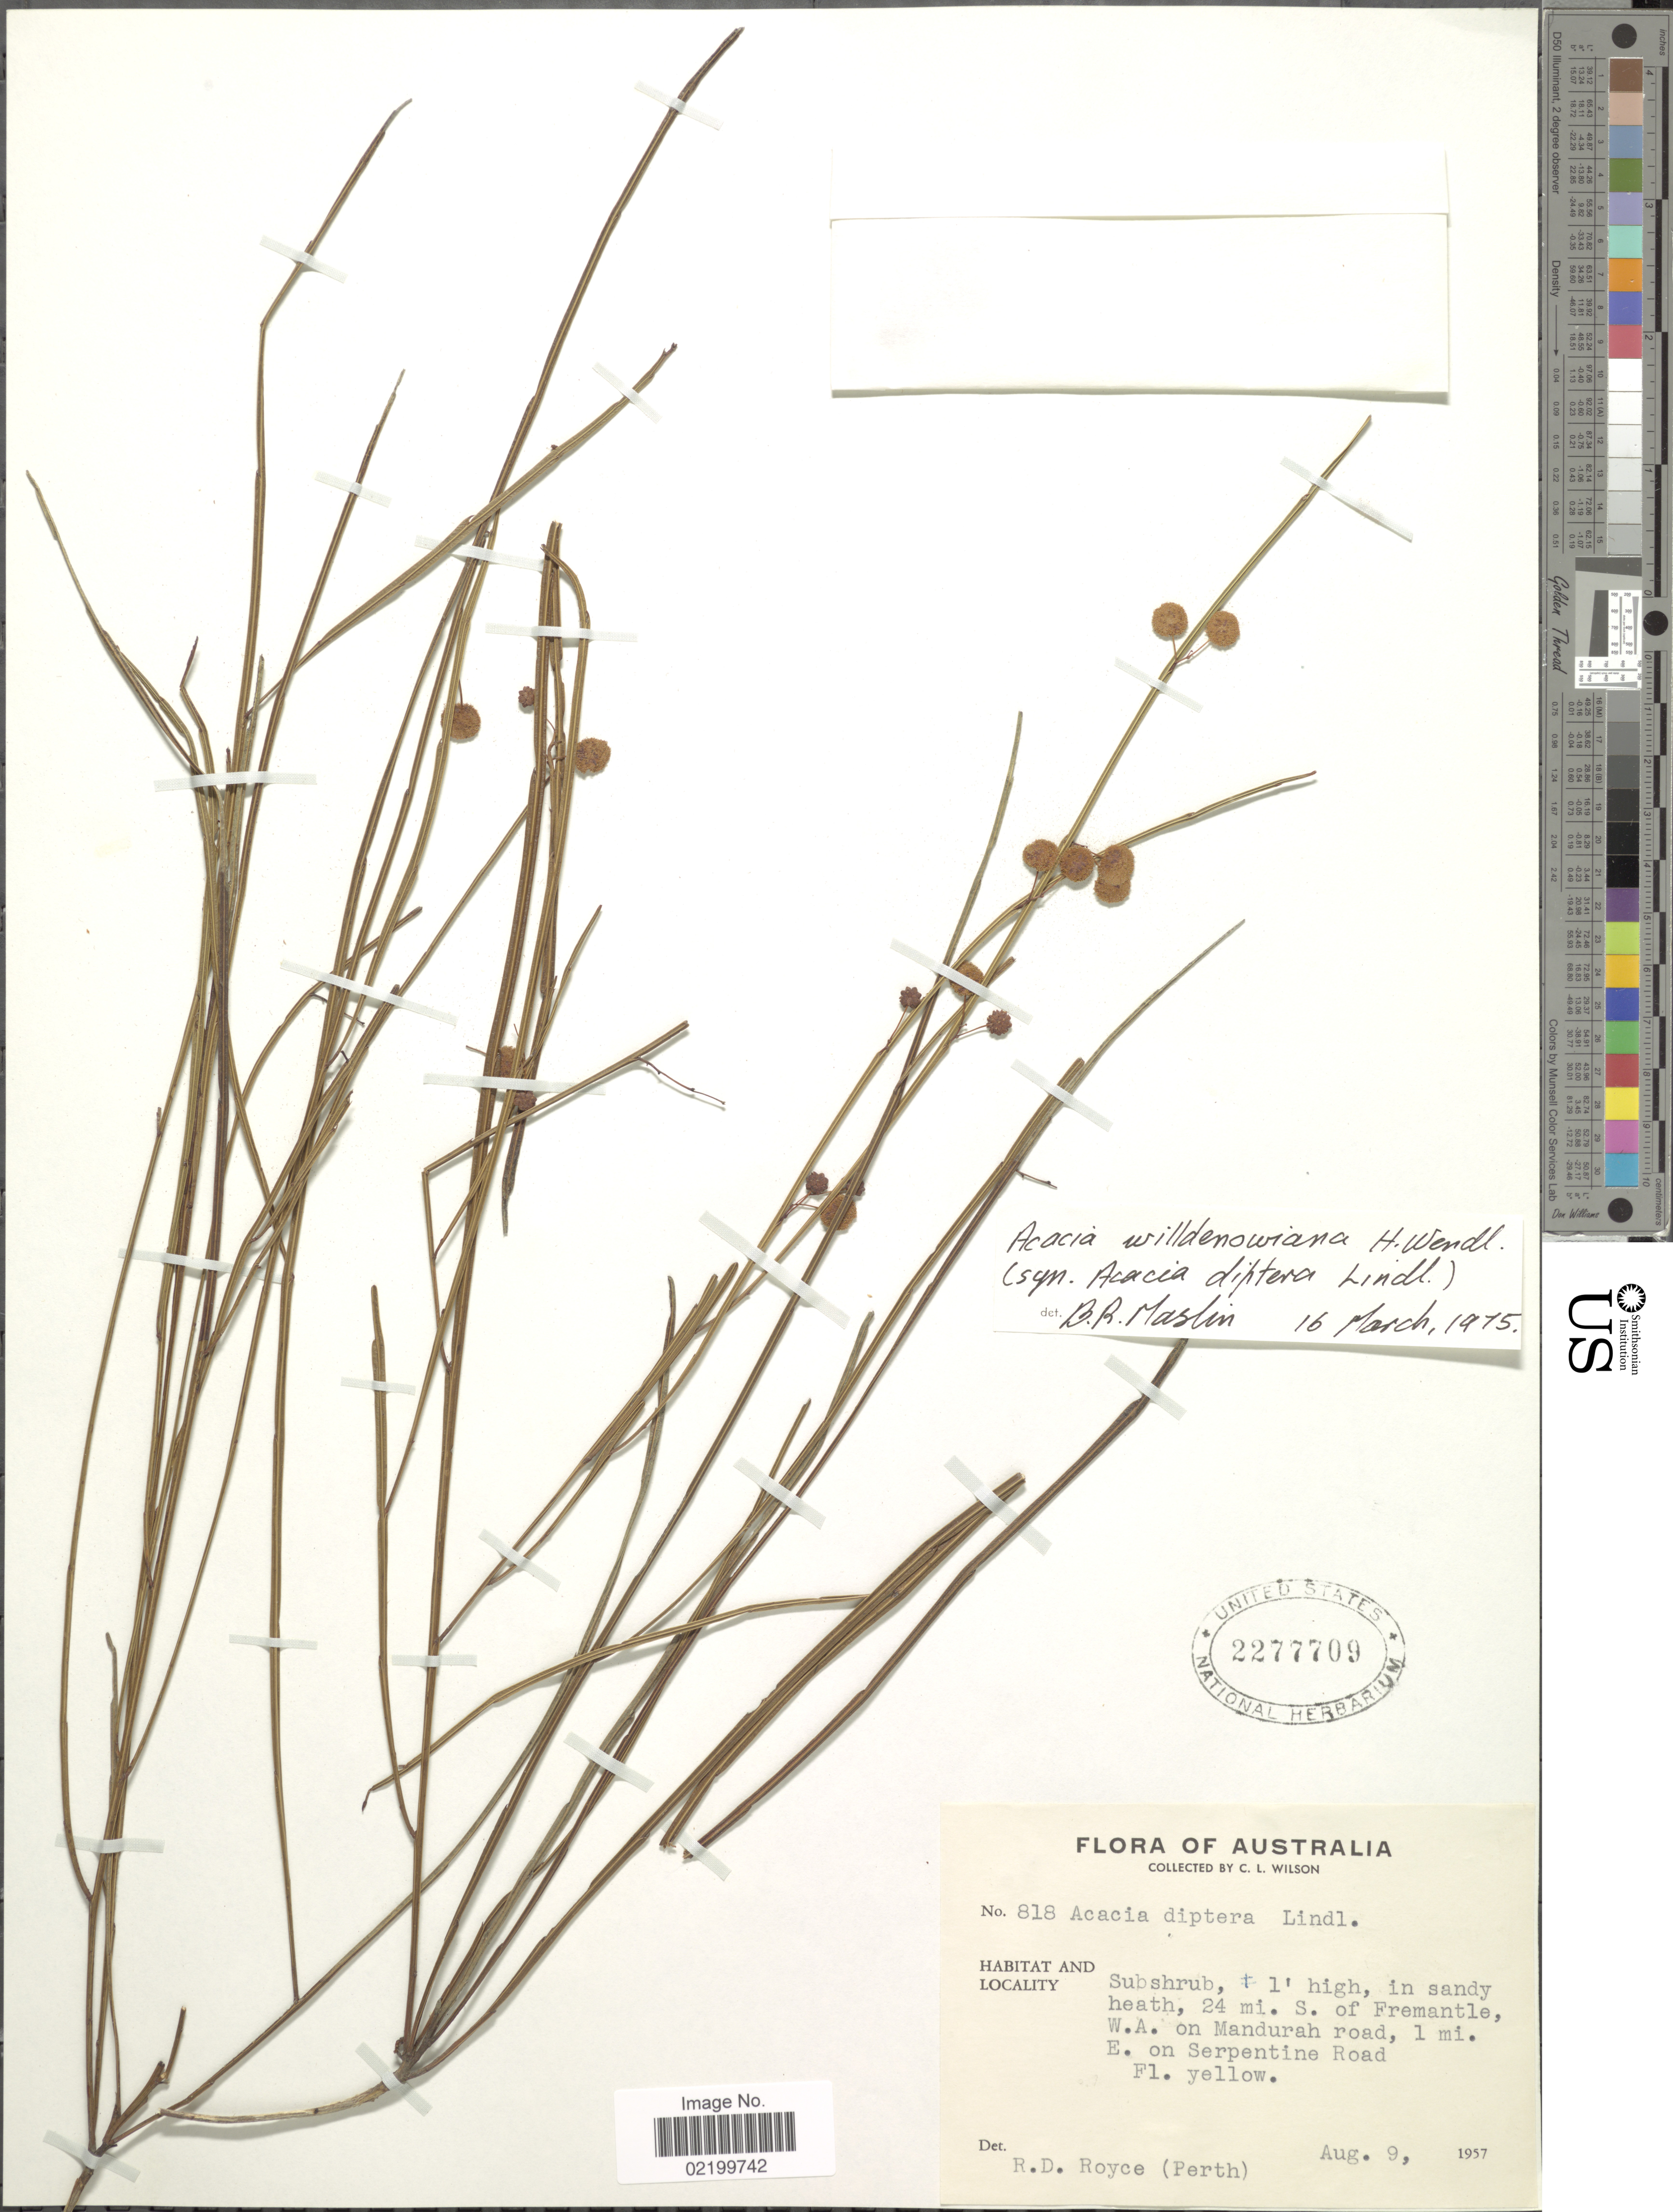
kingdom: Plantae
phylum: Tracheophyta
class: Magnoliopsida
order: Fabales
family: Fabaceae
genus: Acacia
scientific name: Acacia willdenowiana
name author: H.L. Wendl.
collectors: C. L. Wilson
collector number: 818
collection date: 1957-08-09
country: Australia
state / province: Western Australia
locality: W.A. on Mandurah road, 1 mi. E on Serpentine Road.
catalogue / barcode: US 2277709